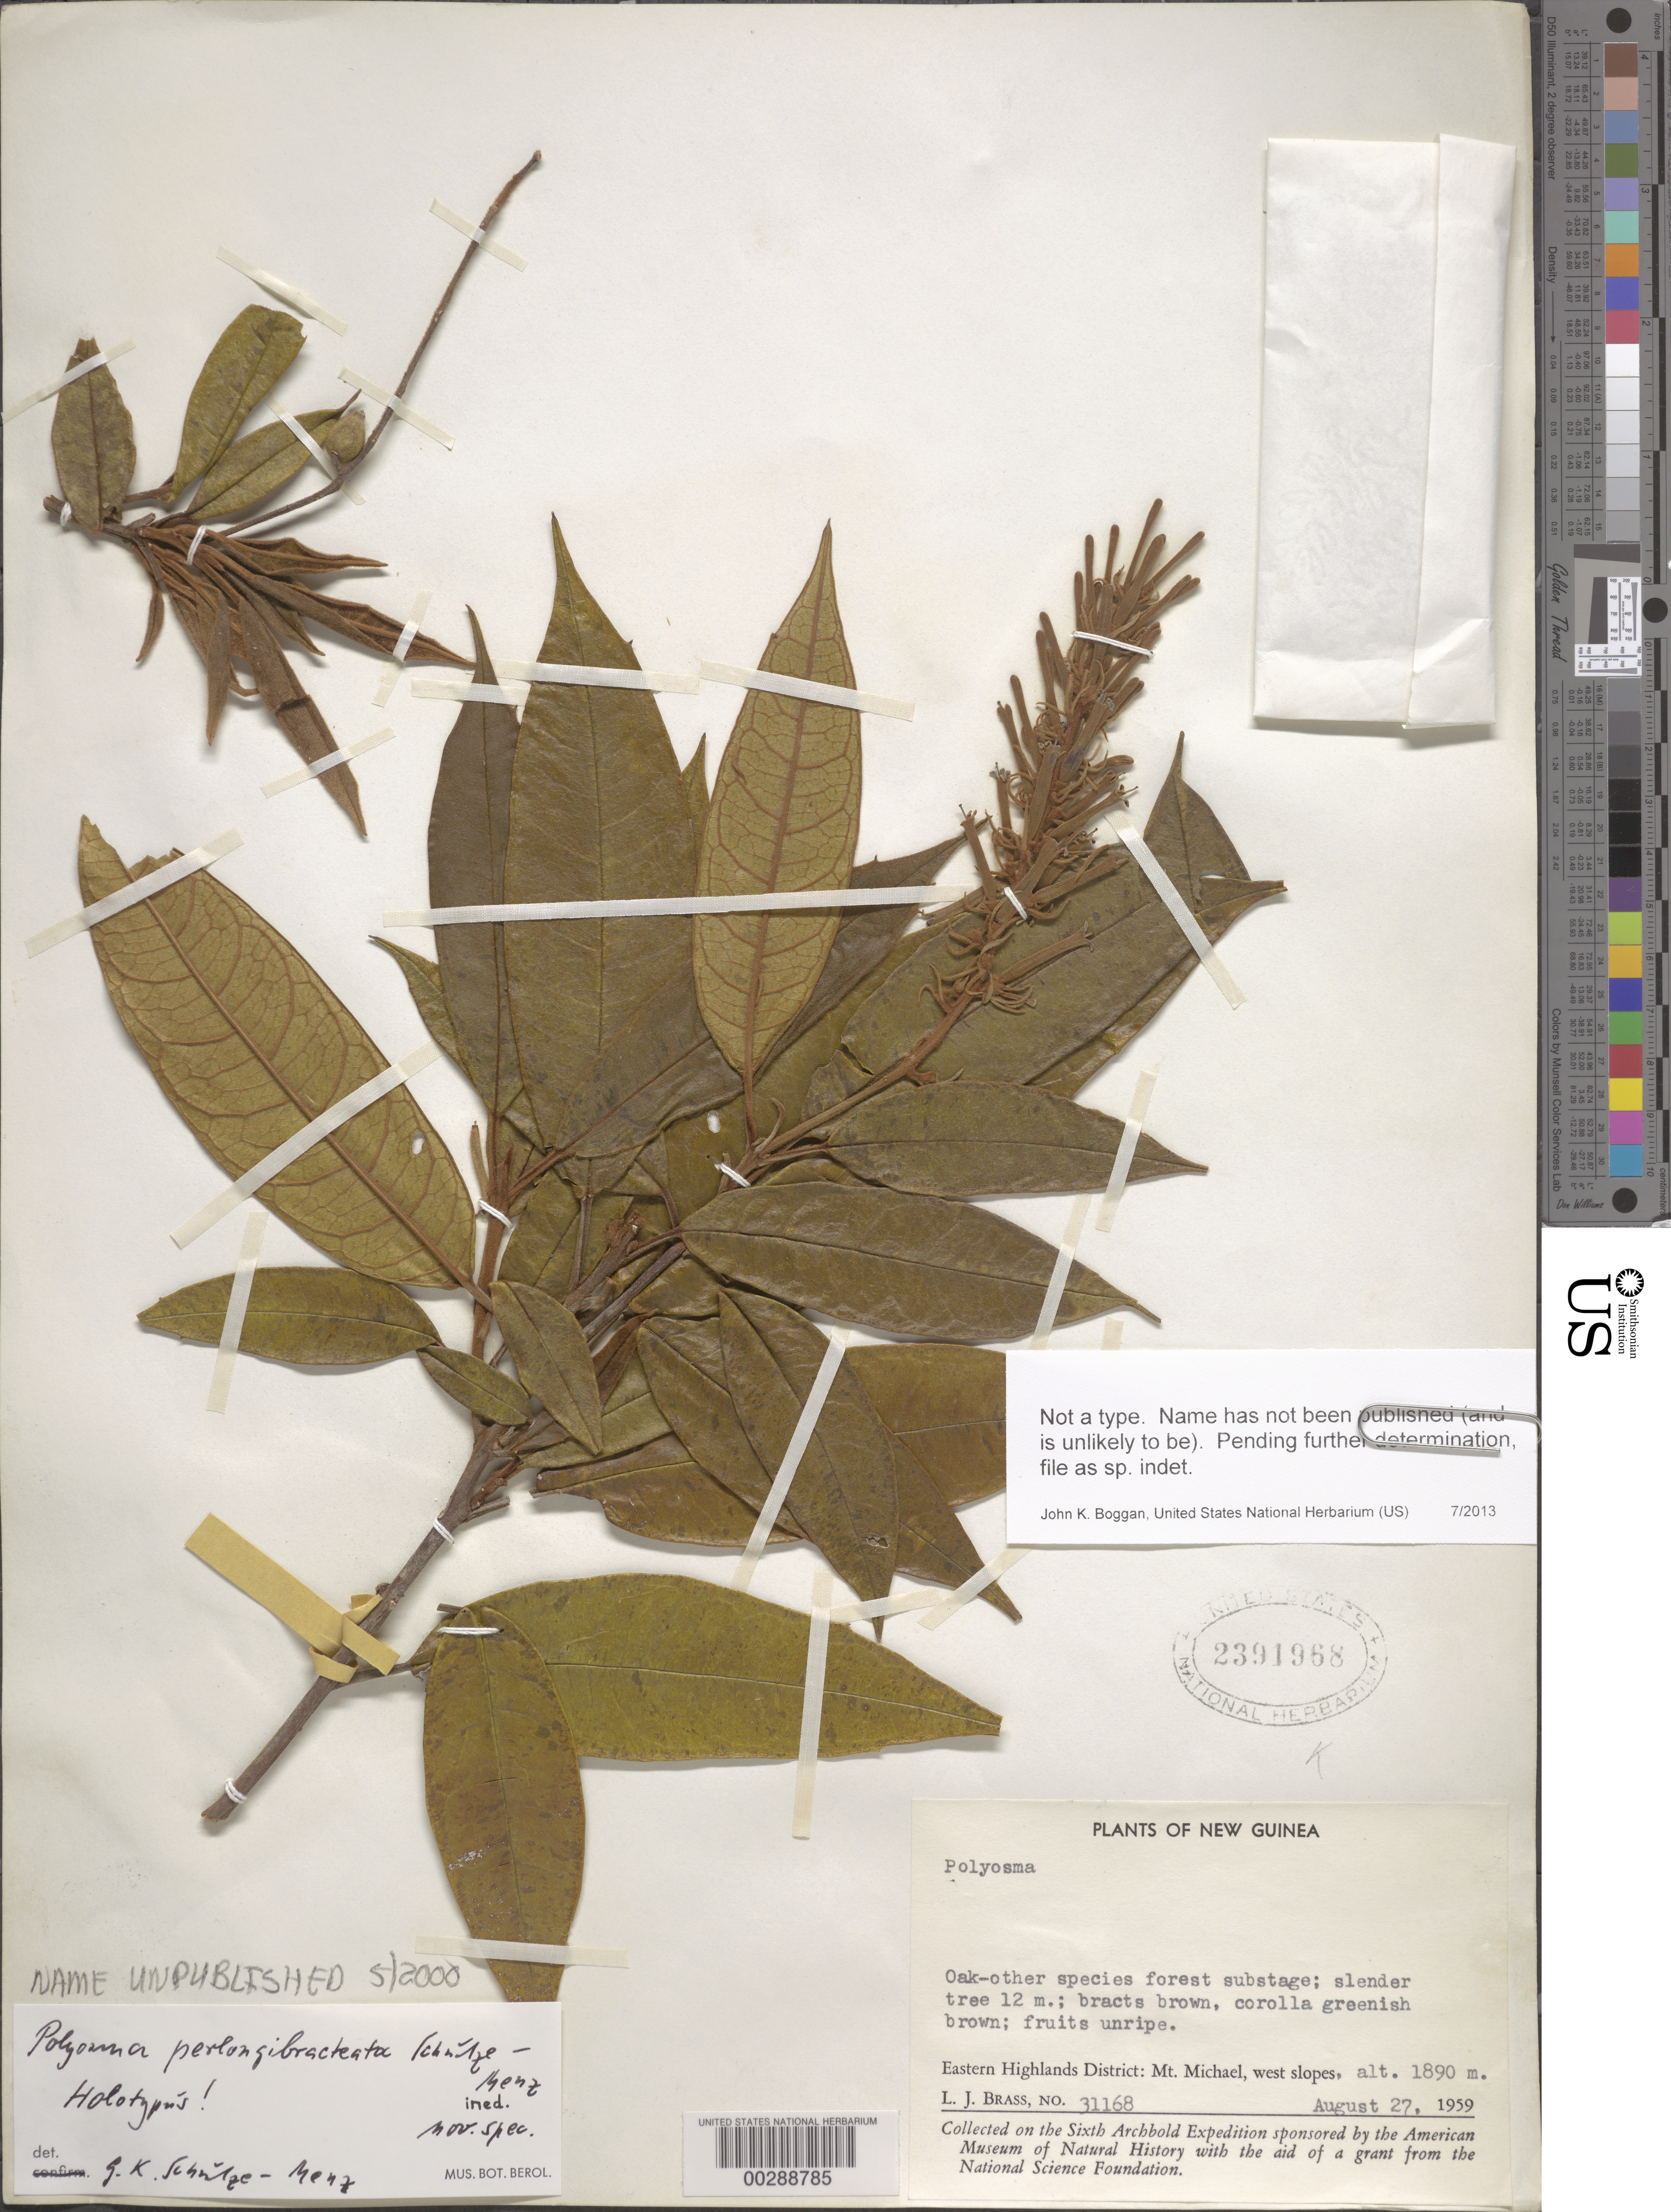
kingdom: Plantae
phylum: Tracheophyta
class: Magnoliopsida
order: Escalloniales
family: Escalloniaceae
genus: Polyosma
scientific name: Polyosma sp.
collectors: L. J. Brass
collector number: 31168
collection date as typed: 27 Aug 1959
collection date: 1959-08-27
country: Papua New Guinea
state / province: Eastern Highlands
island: New Guinea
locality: Mount michael, w slopes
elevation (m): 1800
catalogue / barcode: US 2391968